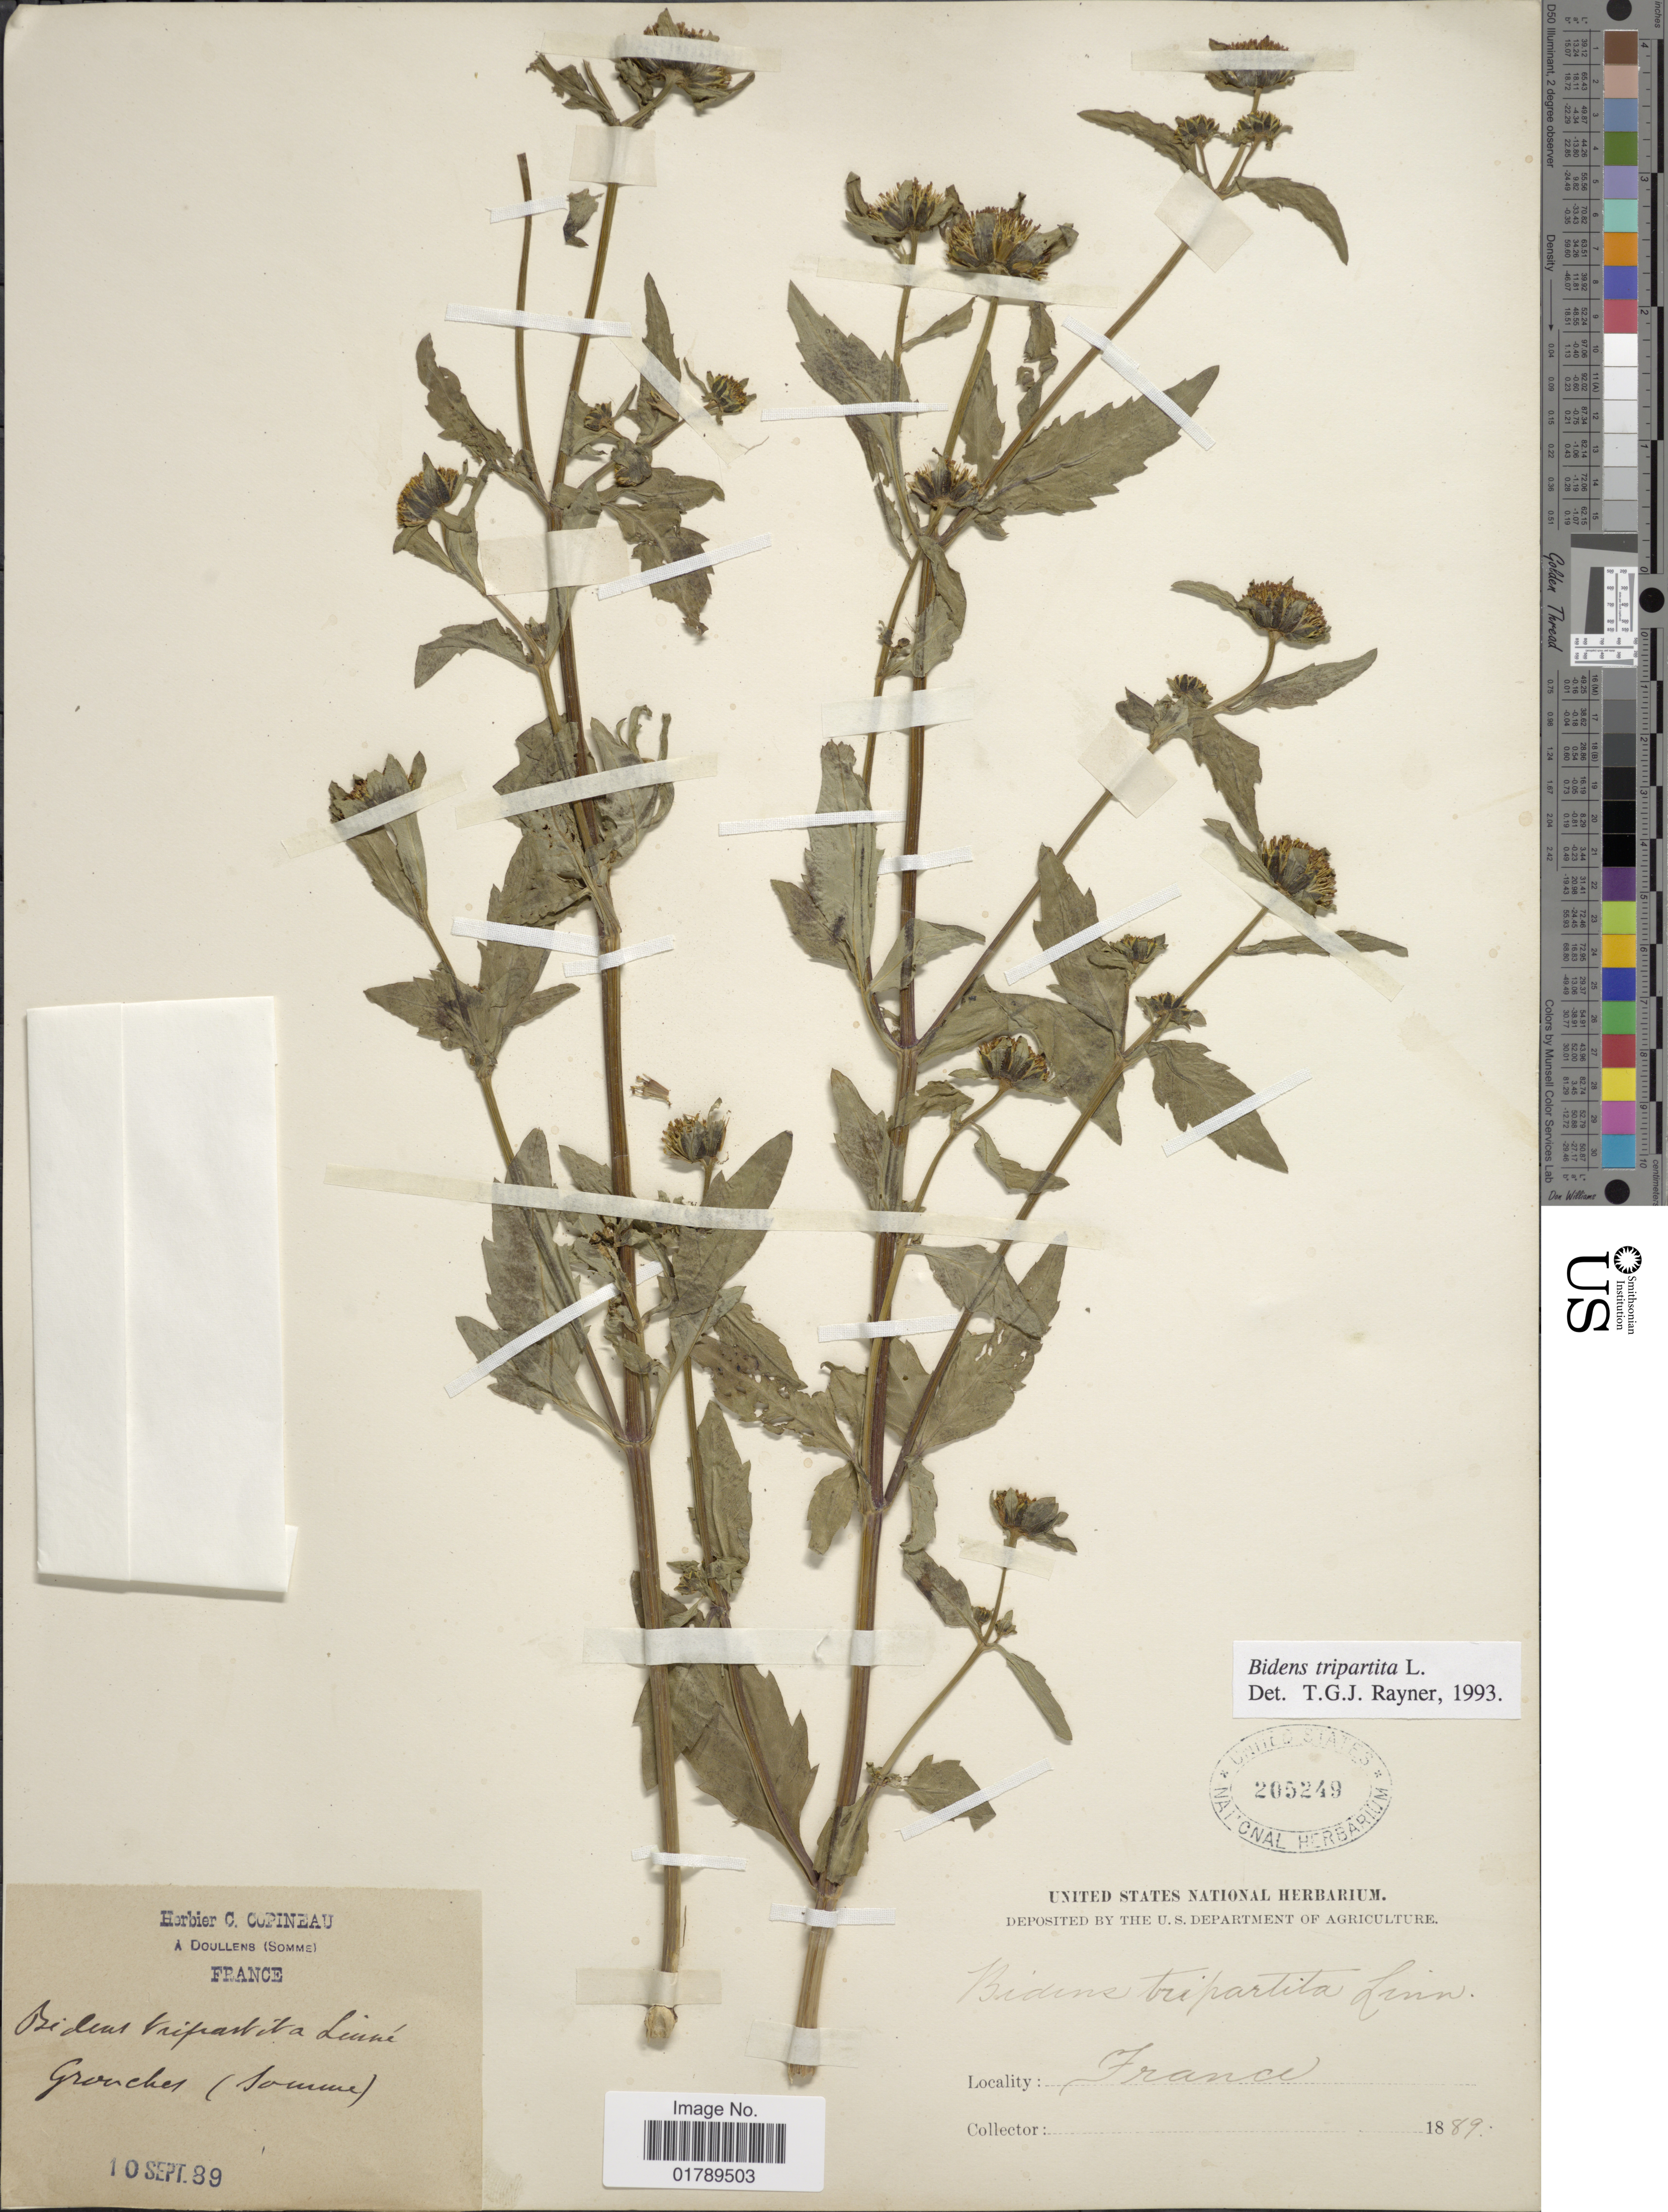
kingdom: Plantae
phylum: Tracheophyta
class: Magnoliopsida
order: Asterales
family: Asteraceae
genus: Bidens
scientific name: Bidens tripartita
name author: L.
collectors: ex herb. C. Copineau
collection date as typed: Transcribed d/m/y: 10/9/89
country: France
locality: Grouches(somme)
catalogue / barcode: US 205249